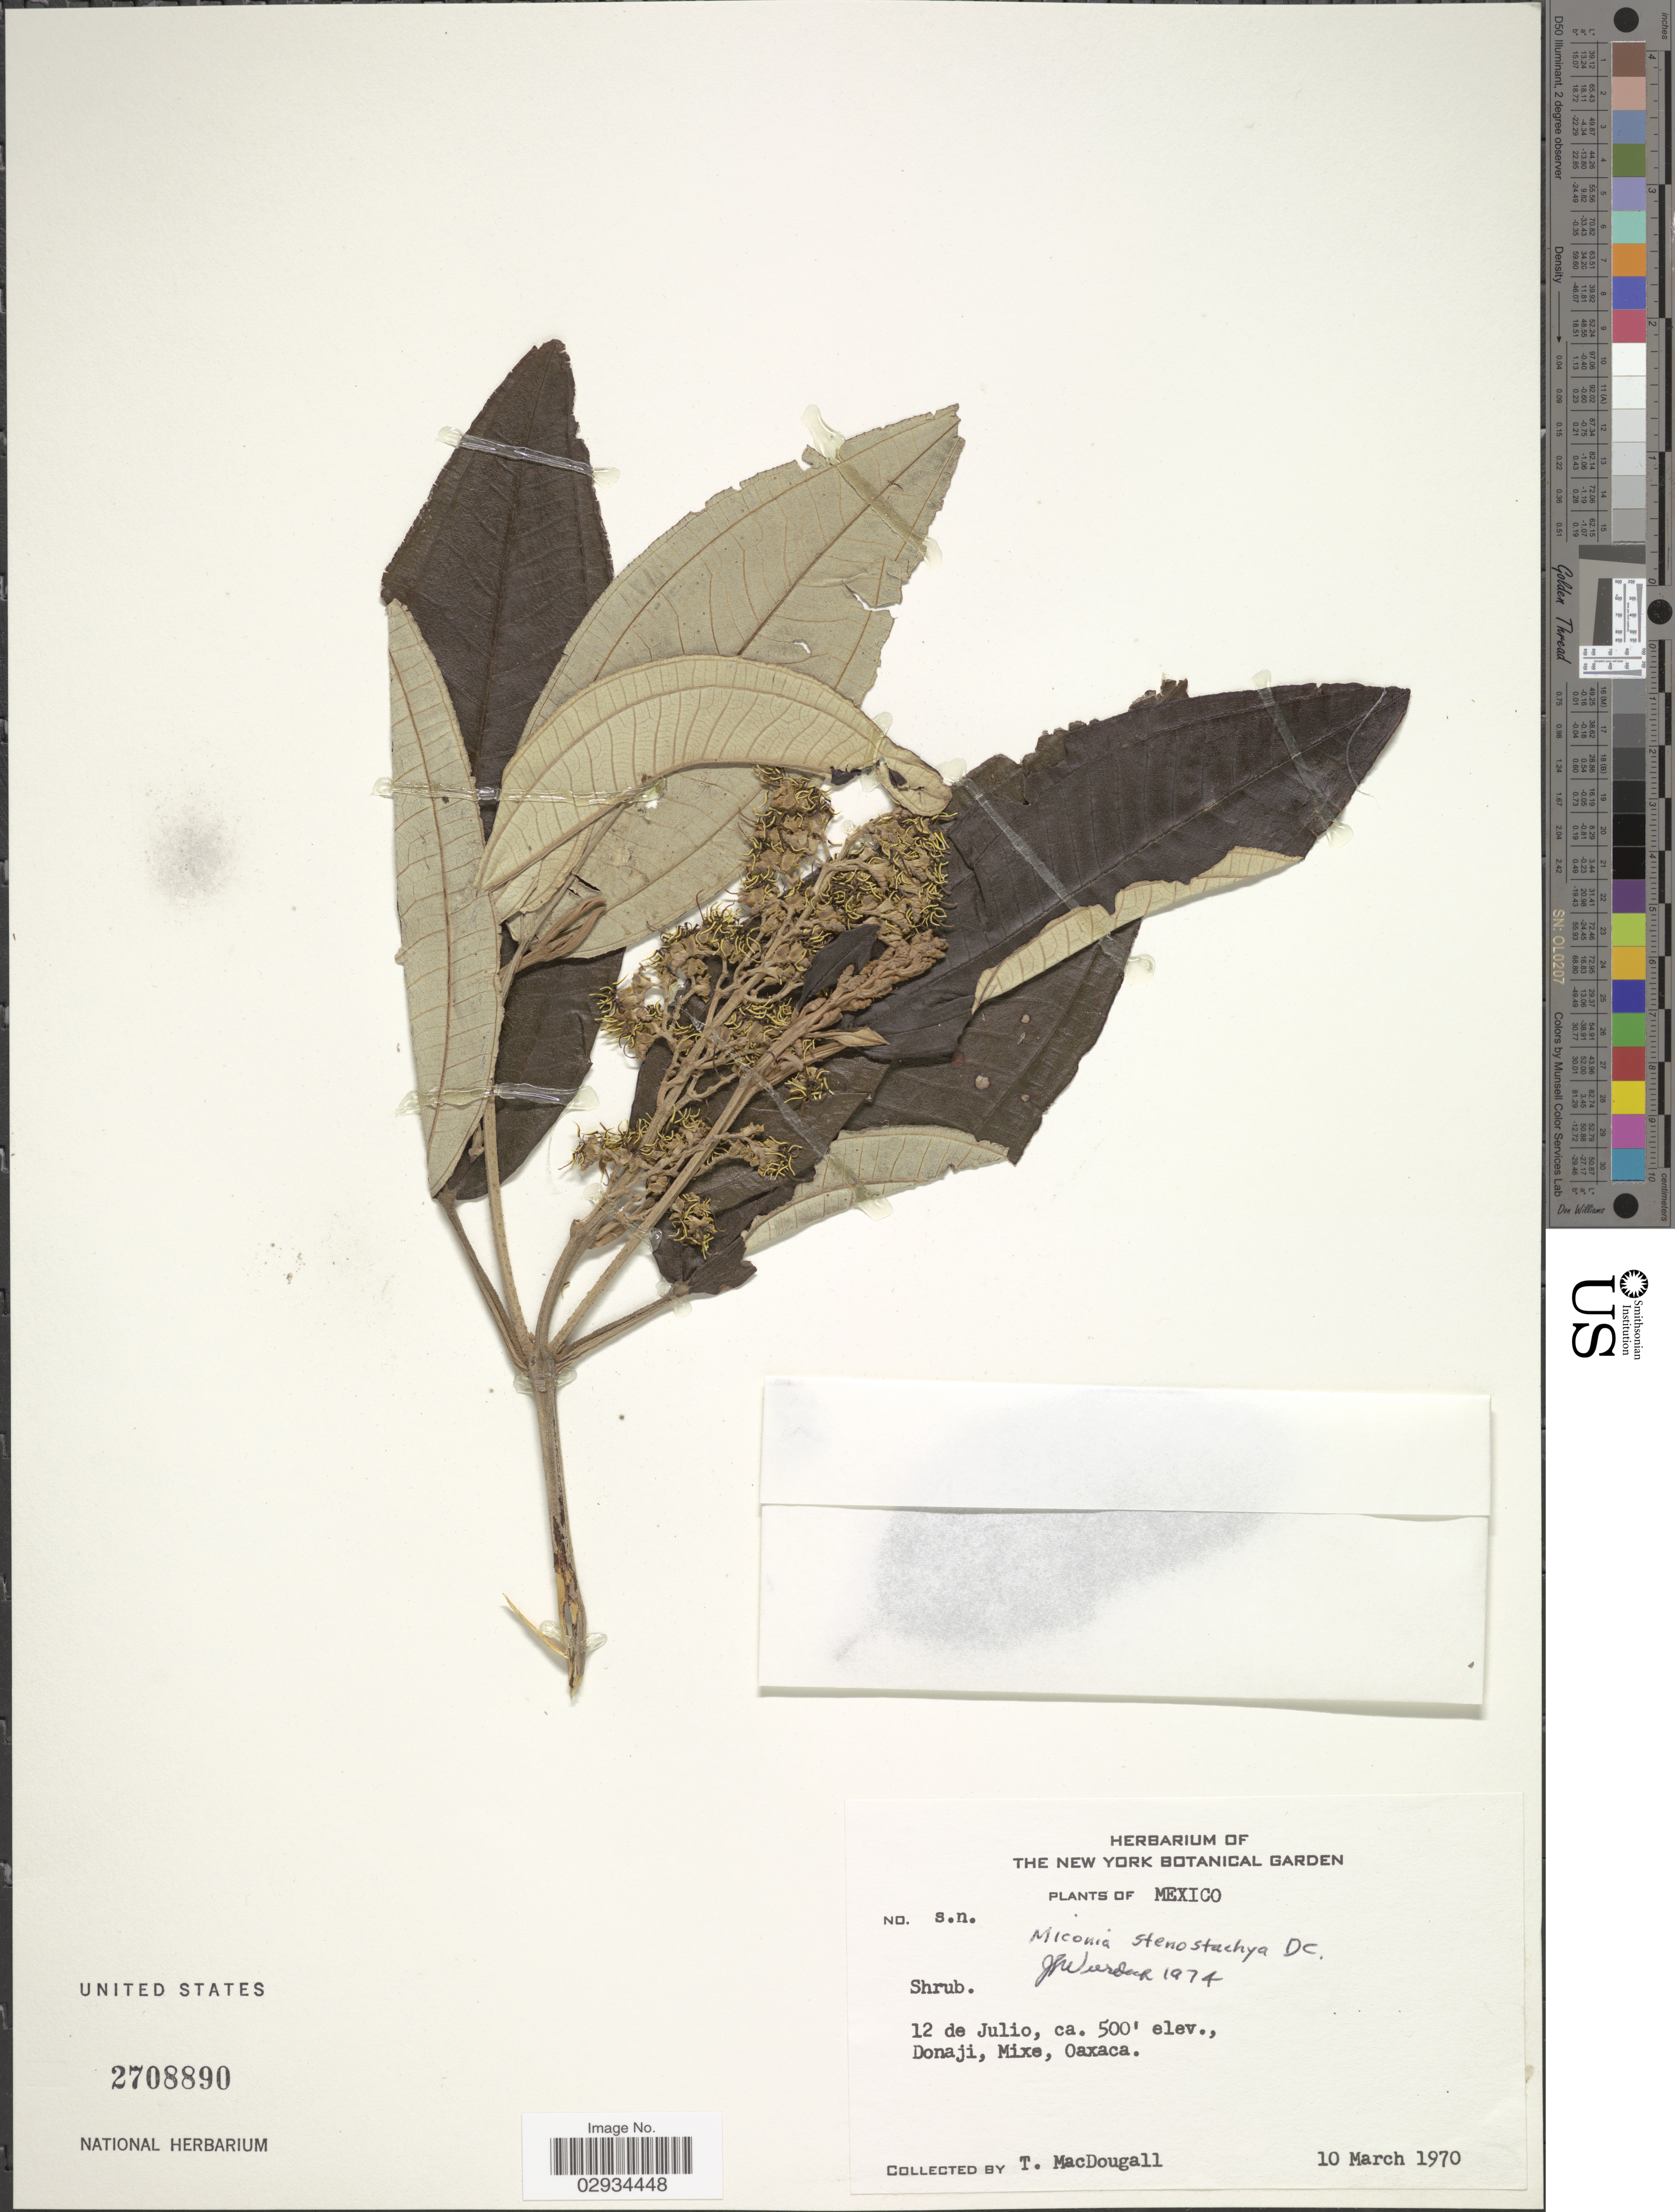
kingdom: Plantae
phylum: Tracheophyta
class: Magnoliopsida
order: Myrtales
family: Melastomataceae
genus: Miconia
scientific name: Miconia stenostachya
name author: DC.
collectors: T. B. MacDougall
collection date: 1970-03-10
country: Mexico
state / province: Oaxaca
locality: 12 de Julio, Donaji, Mixe.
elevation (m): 152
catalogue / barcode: US 2708890